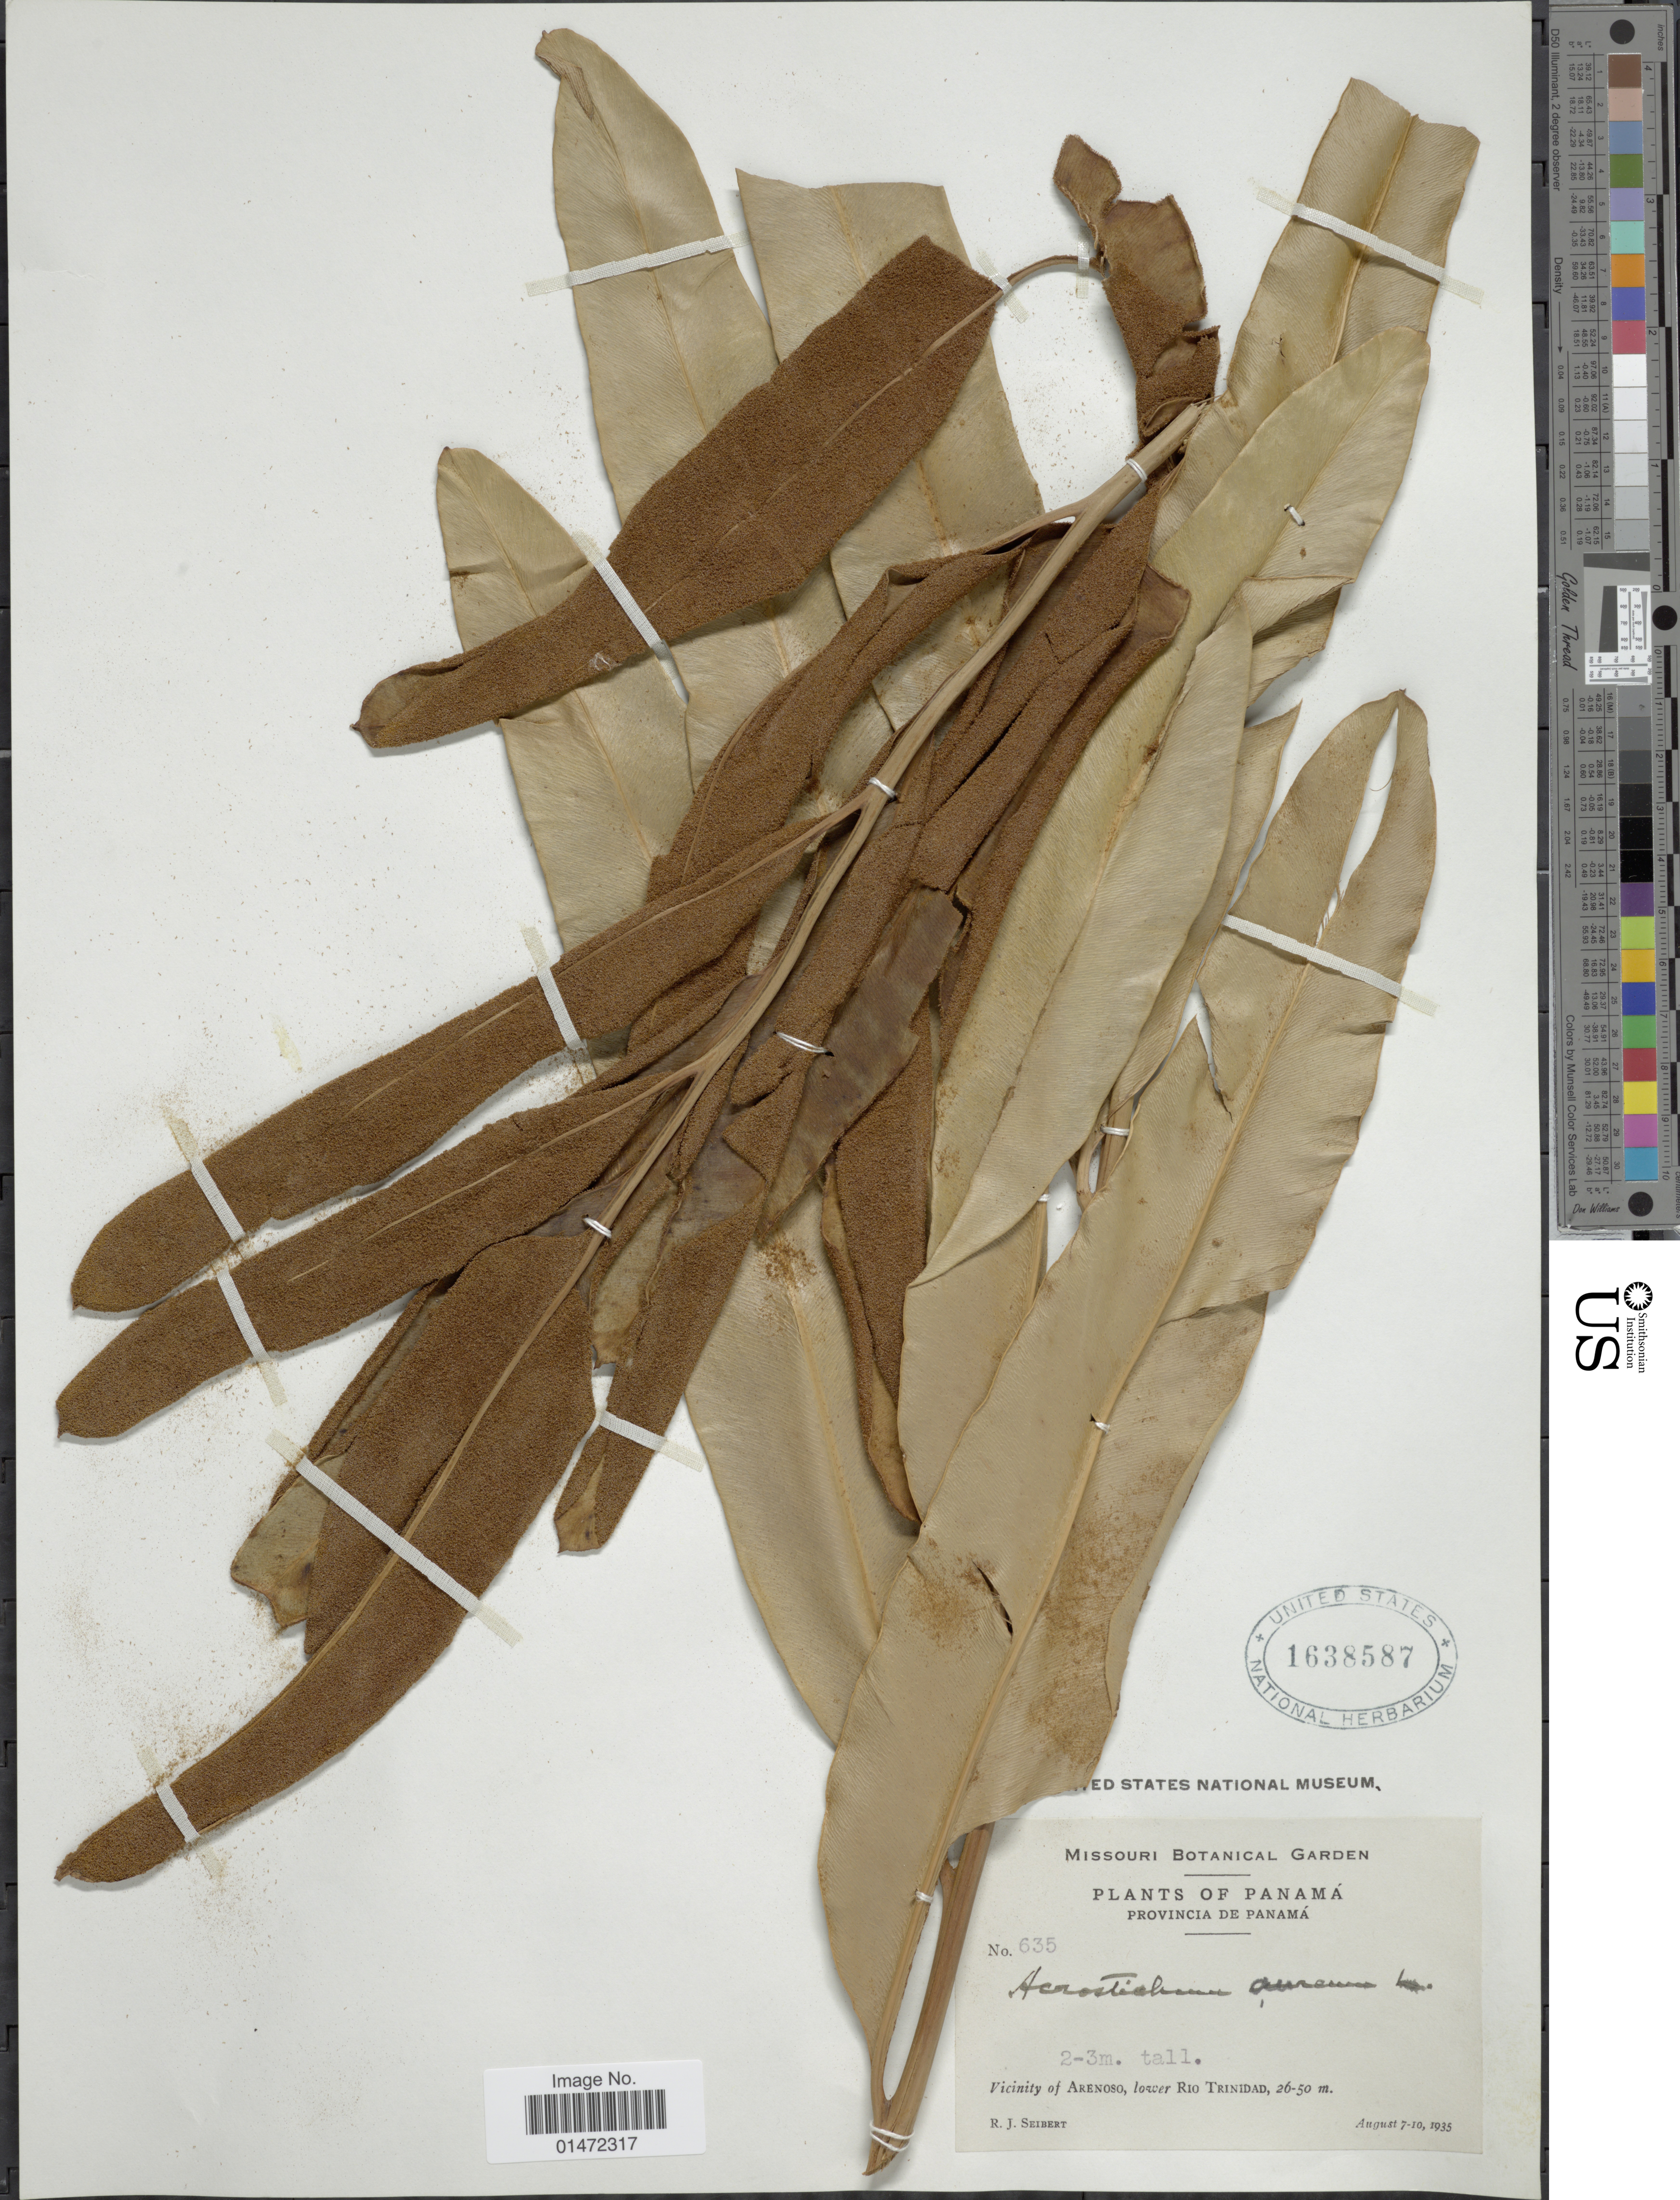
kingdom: Plantae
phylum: Tracheophyta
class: Polypodiopsida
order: Polypodiales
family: Pteridaceae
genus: Acrostichum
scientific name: Acrostichum aureum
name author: L.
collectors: R. J. Seibert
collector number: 635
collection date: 1935-08-07/1935-08-10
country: Panama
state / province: Panamá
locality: Vicinity of Arenoso, lower Rio Trinidad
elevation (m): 26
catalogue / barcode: US 1638587